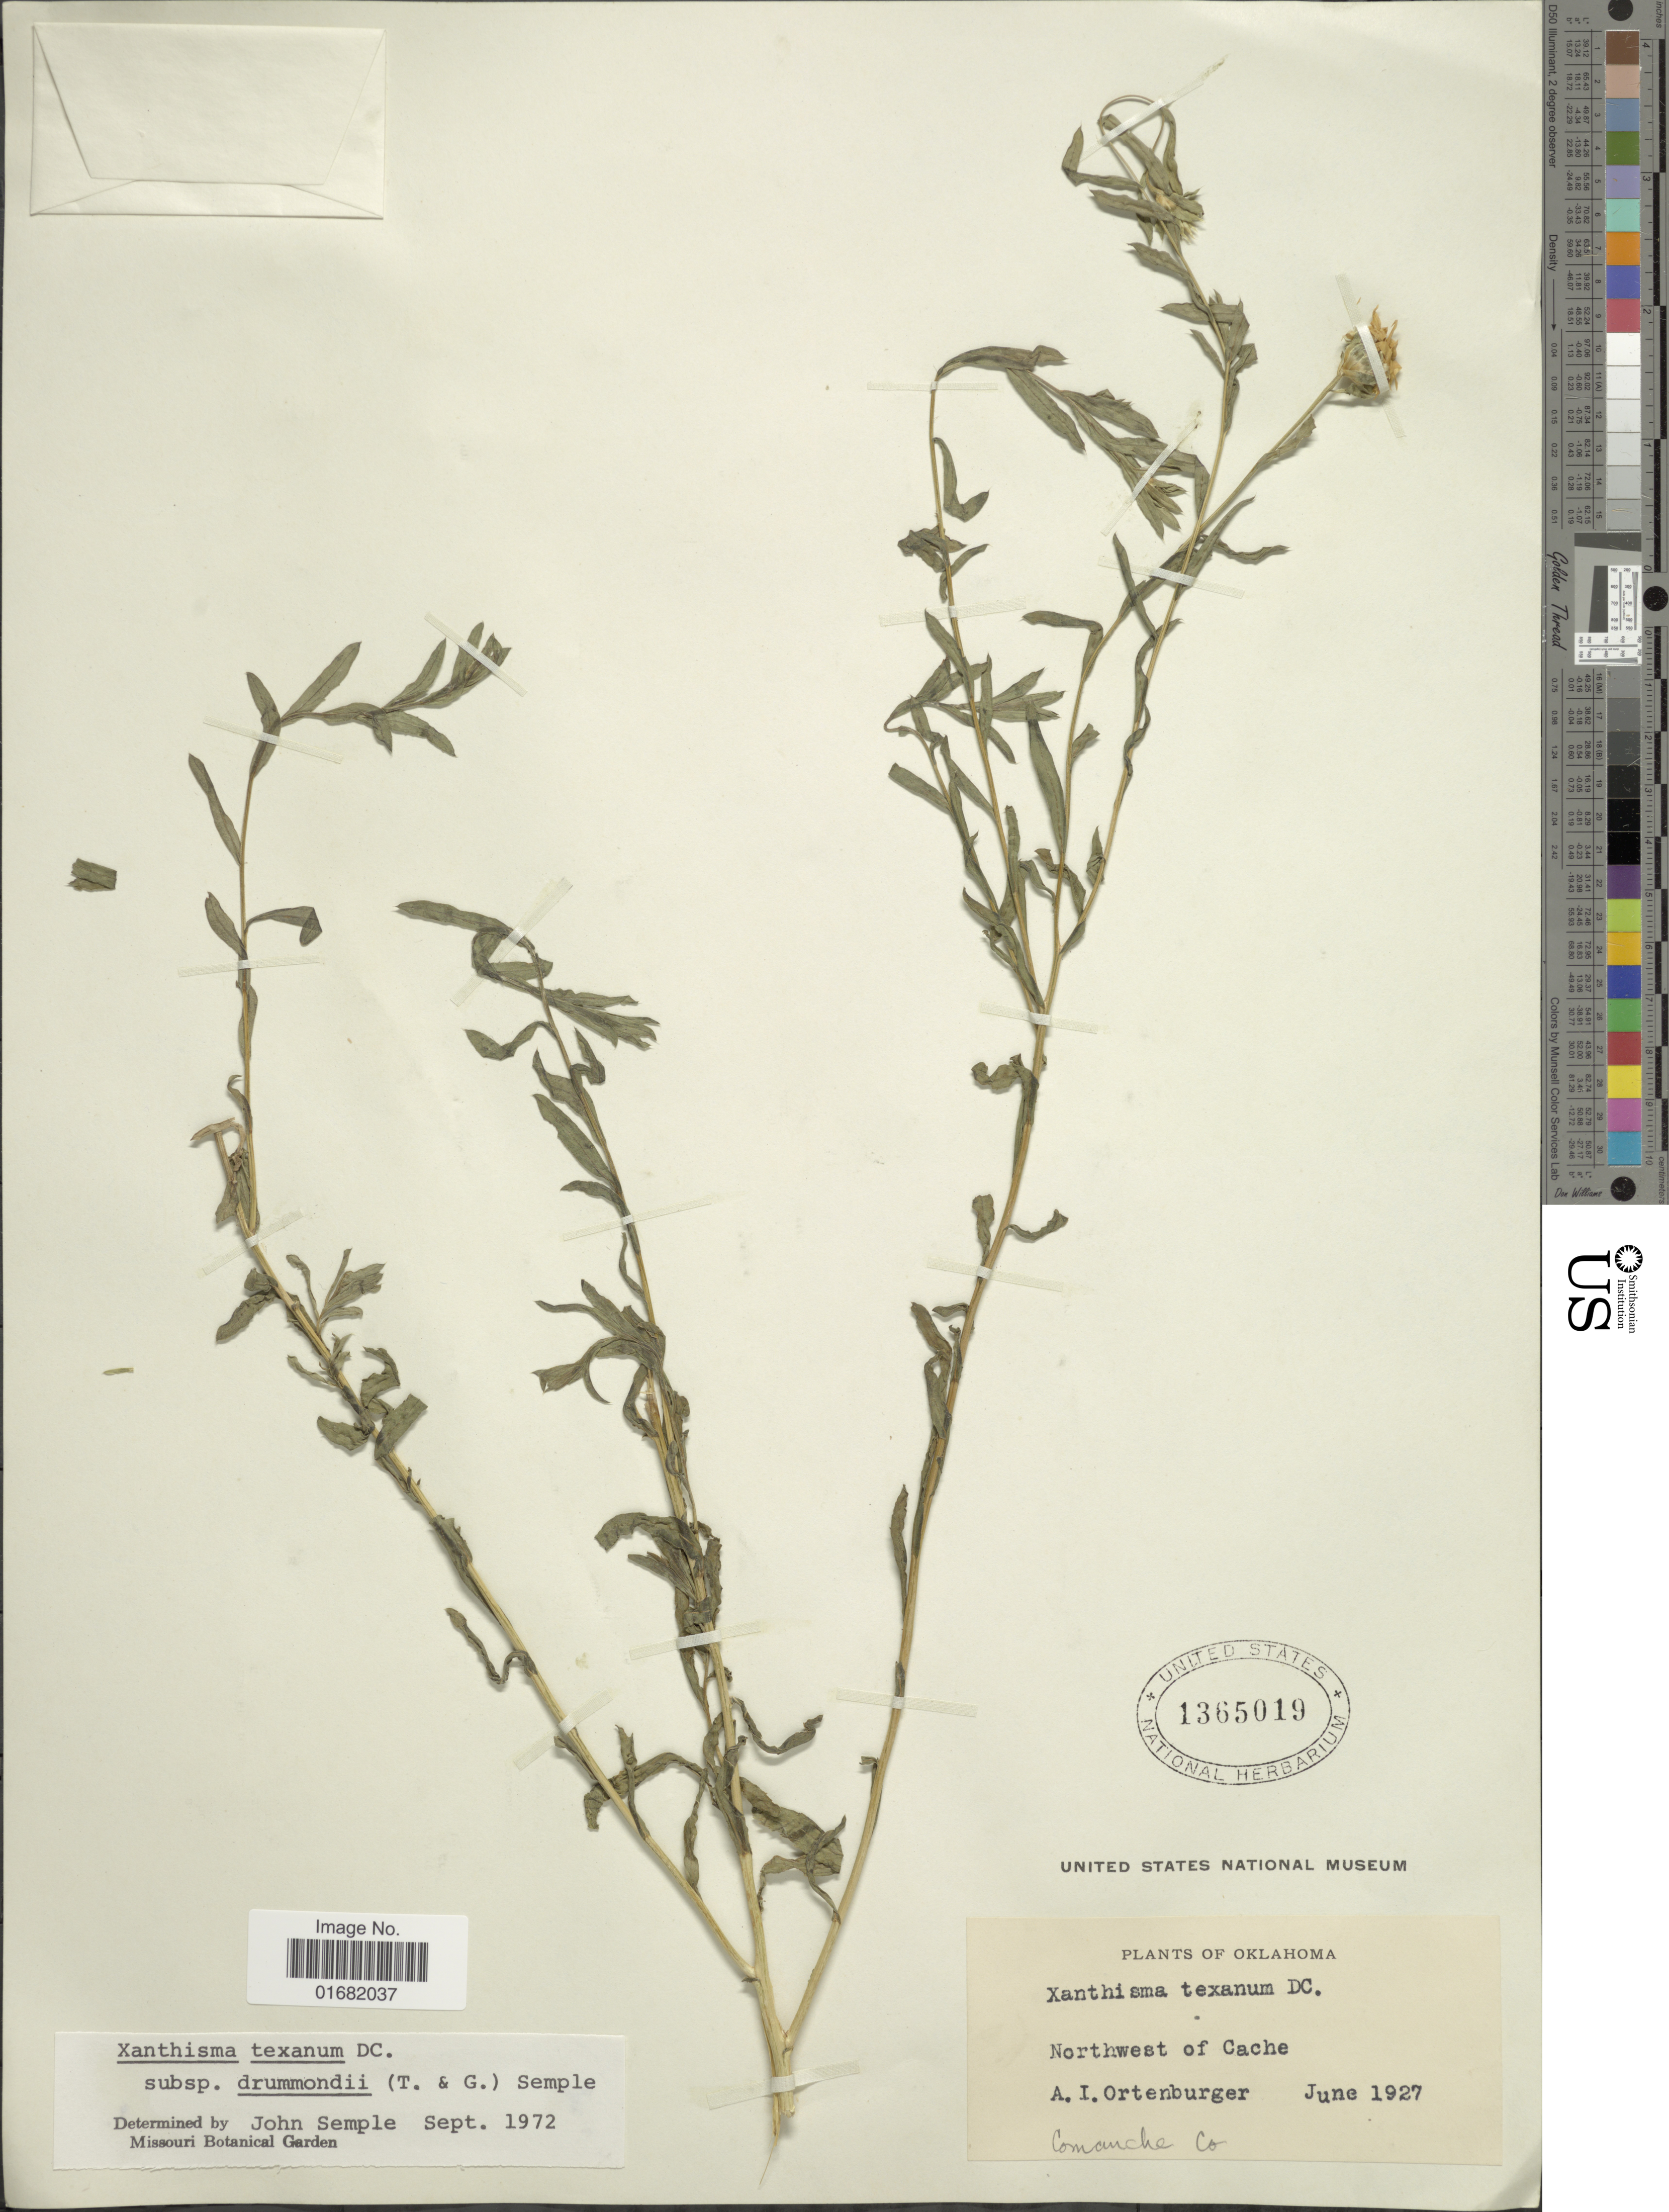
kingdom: Plantae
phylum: Tracheophyta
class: Magnoliopsida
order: Asterales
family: Asteraceae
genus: Xanthisma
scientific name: Xanthisma texanum subsp. drummondii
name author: (Torr. & A. Gray) Semple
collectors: A. Ortenburger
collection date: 1927-06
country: United States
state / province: Oklahoma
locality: Northwest of Cache. Comanche Co.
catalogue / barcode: US 1365019